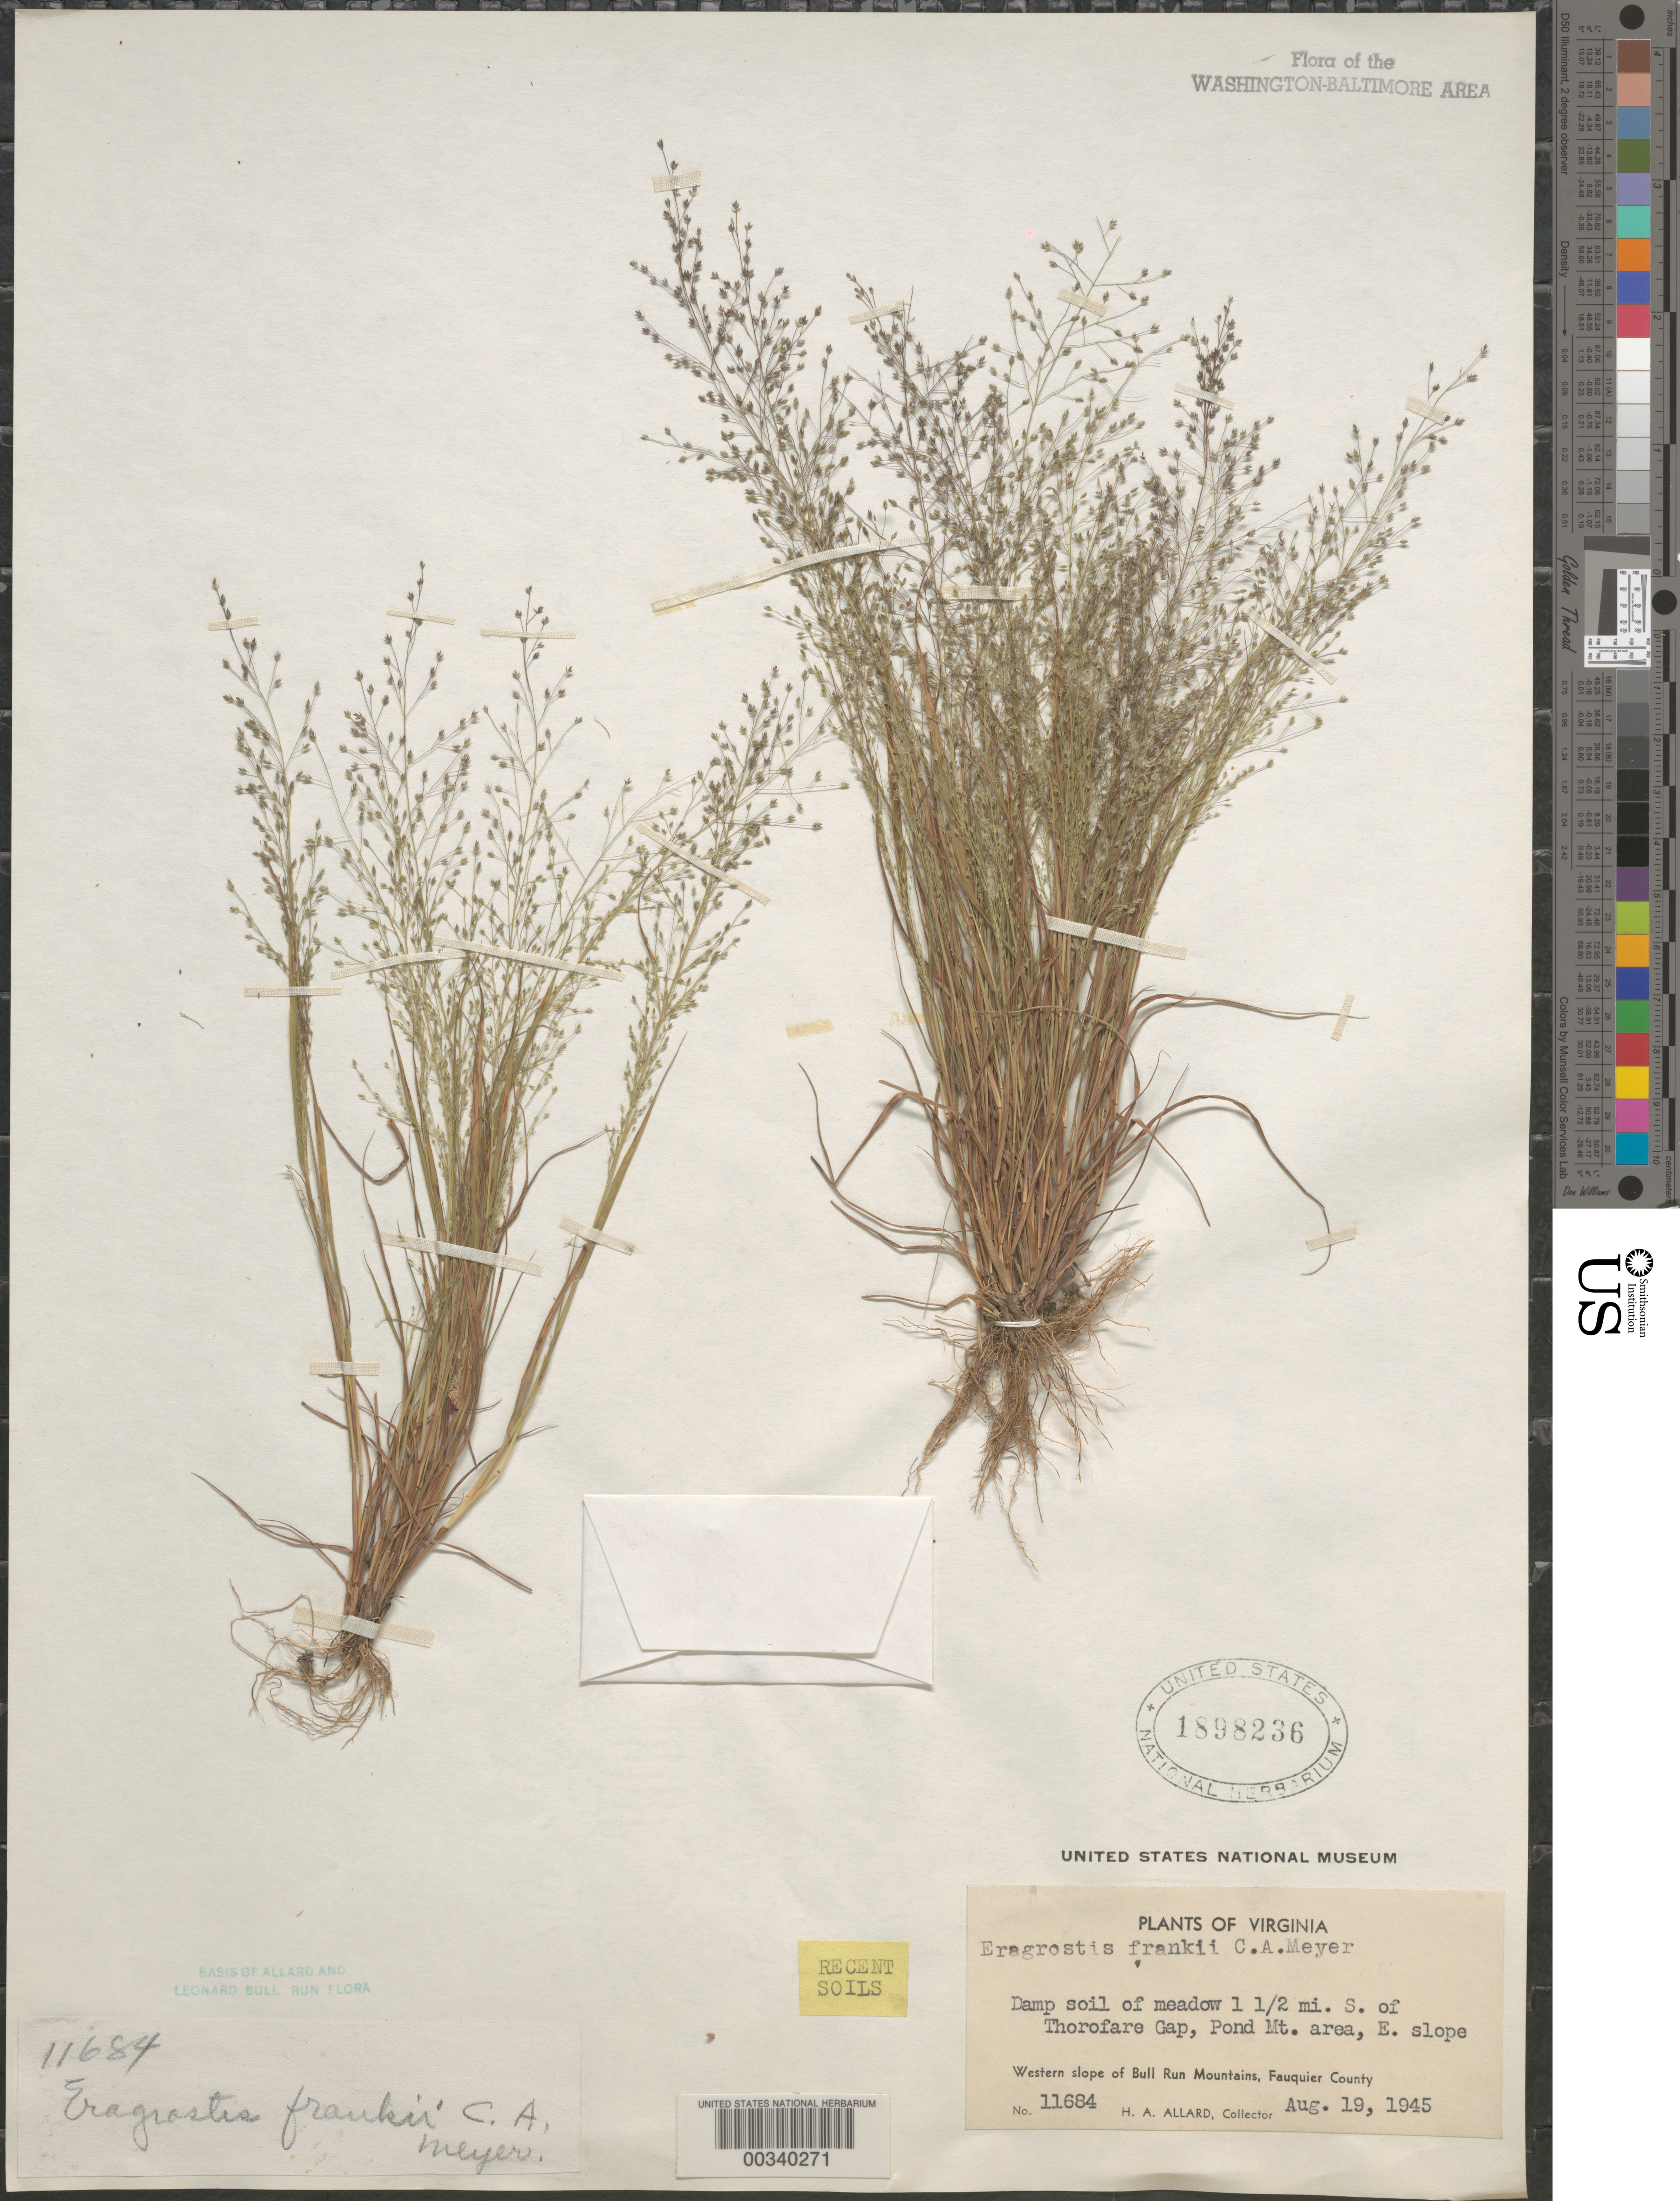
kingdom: Plantae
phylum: Tracheophyta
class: Liliopsida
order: Poales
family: Poaceae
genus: Eragrostis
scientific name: Eragrostis frankii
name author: C.A. Mey. ex Steud.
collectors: H. A. Allard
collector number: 11684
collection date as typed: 19 Aug 1945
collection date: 1945-08-19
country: United States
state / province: Virginia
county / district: Fauquier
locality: South of Thorofare Gap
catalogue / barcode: US 1898236